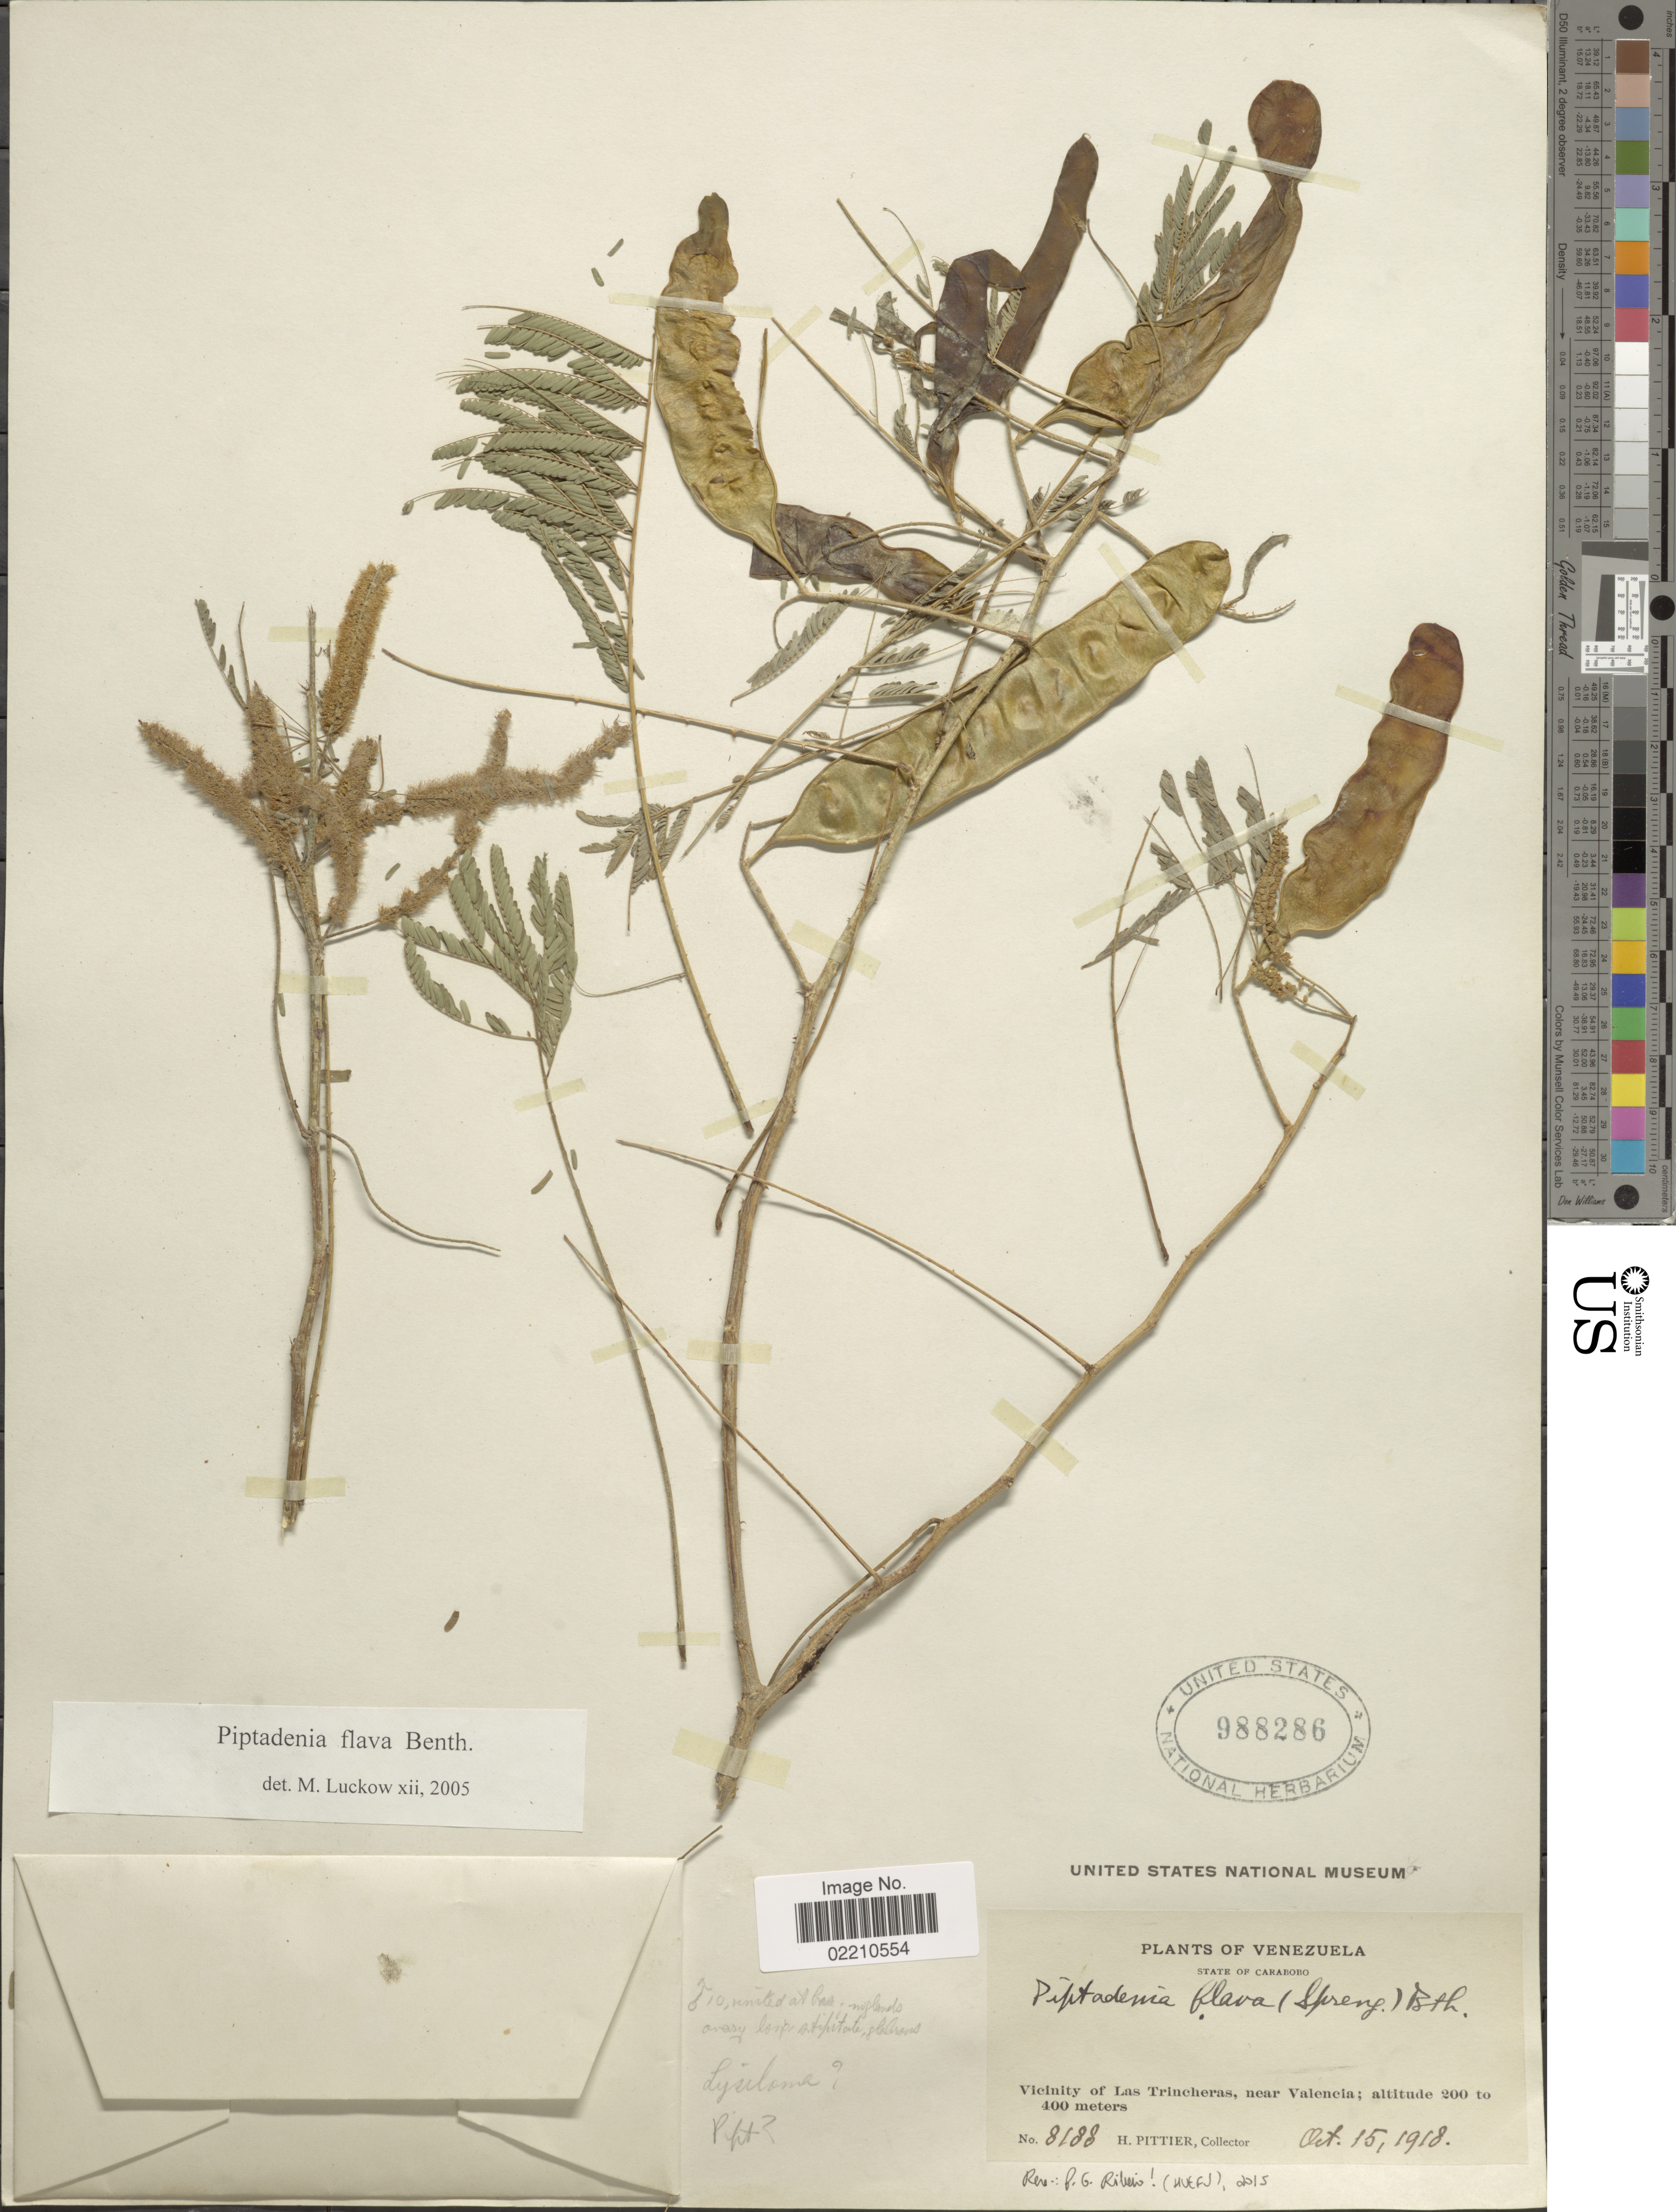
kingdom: Plantae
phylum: Tracheophyta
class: Magnoliopsida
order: Fabales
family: Fabaceae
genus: Piptadenia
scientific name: Piptadenia flava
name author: (DC.) Benth.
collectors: H. F. Pittier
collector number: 8188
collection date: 1918-10-15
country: Venezuela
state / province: Carabobo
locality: State of Carabobo, Vicinity of Las Trincheras, near Valencia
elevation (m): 200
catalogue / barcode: US 988286